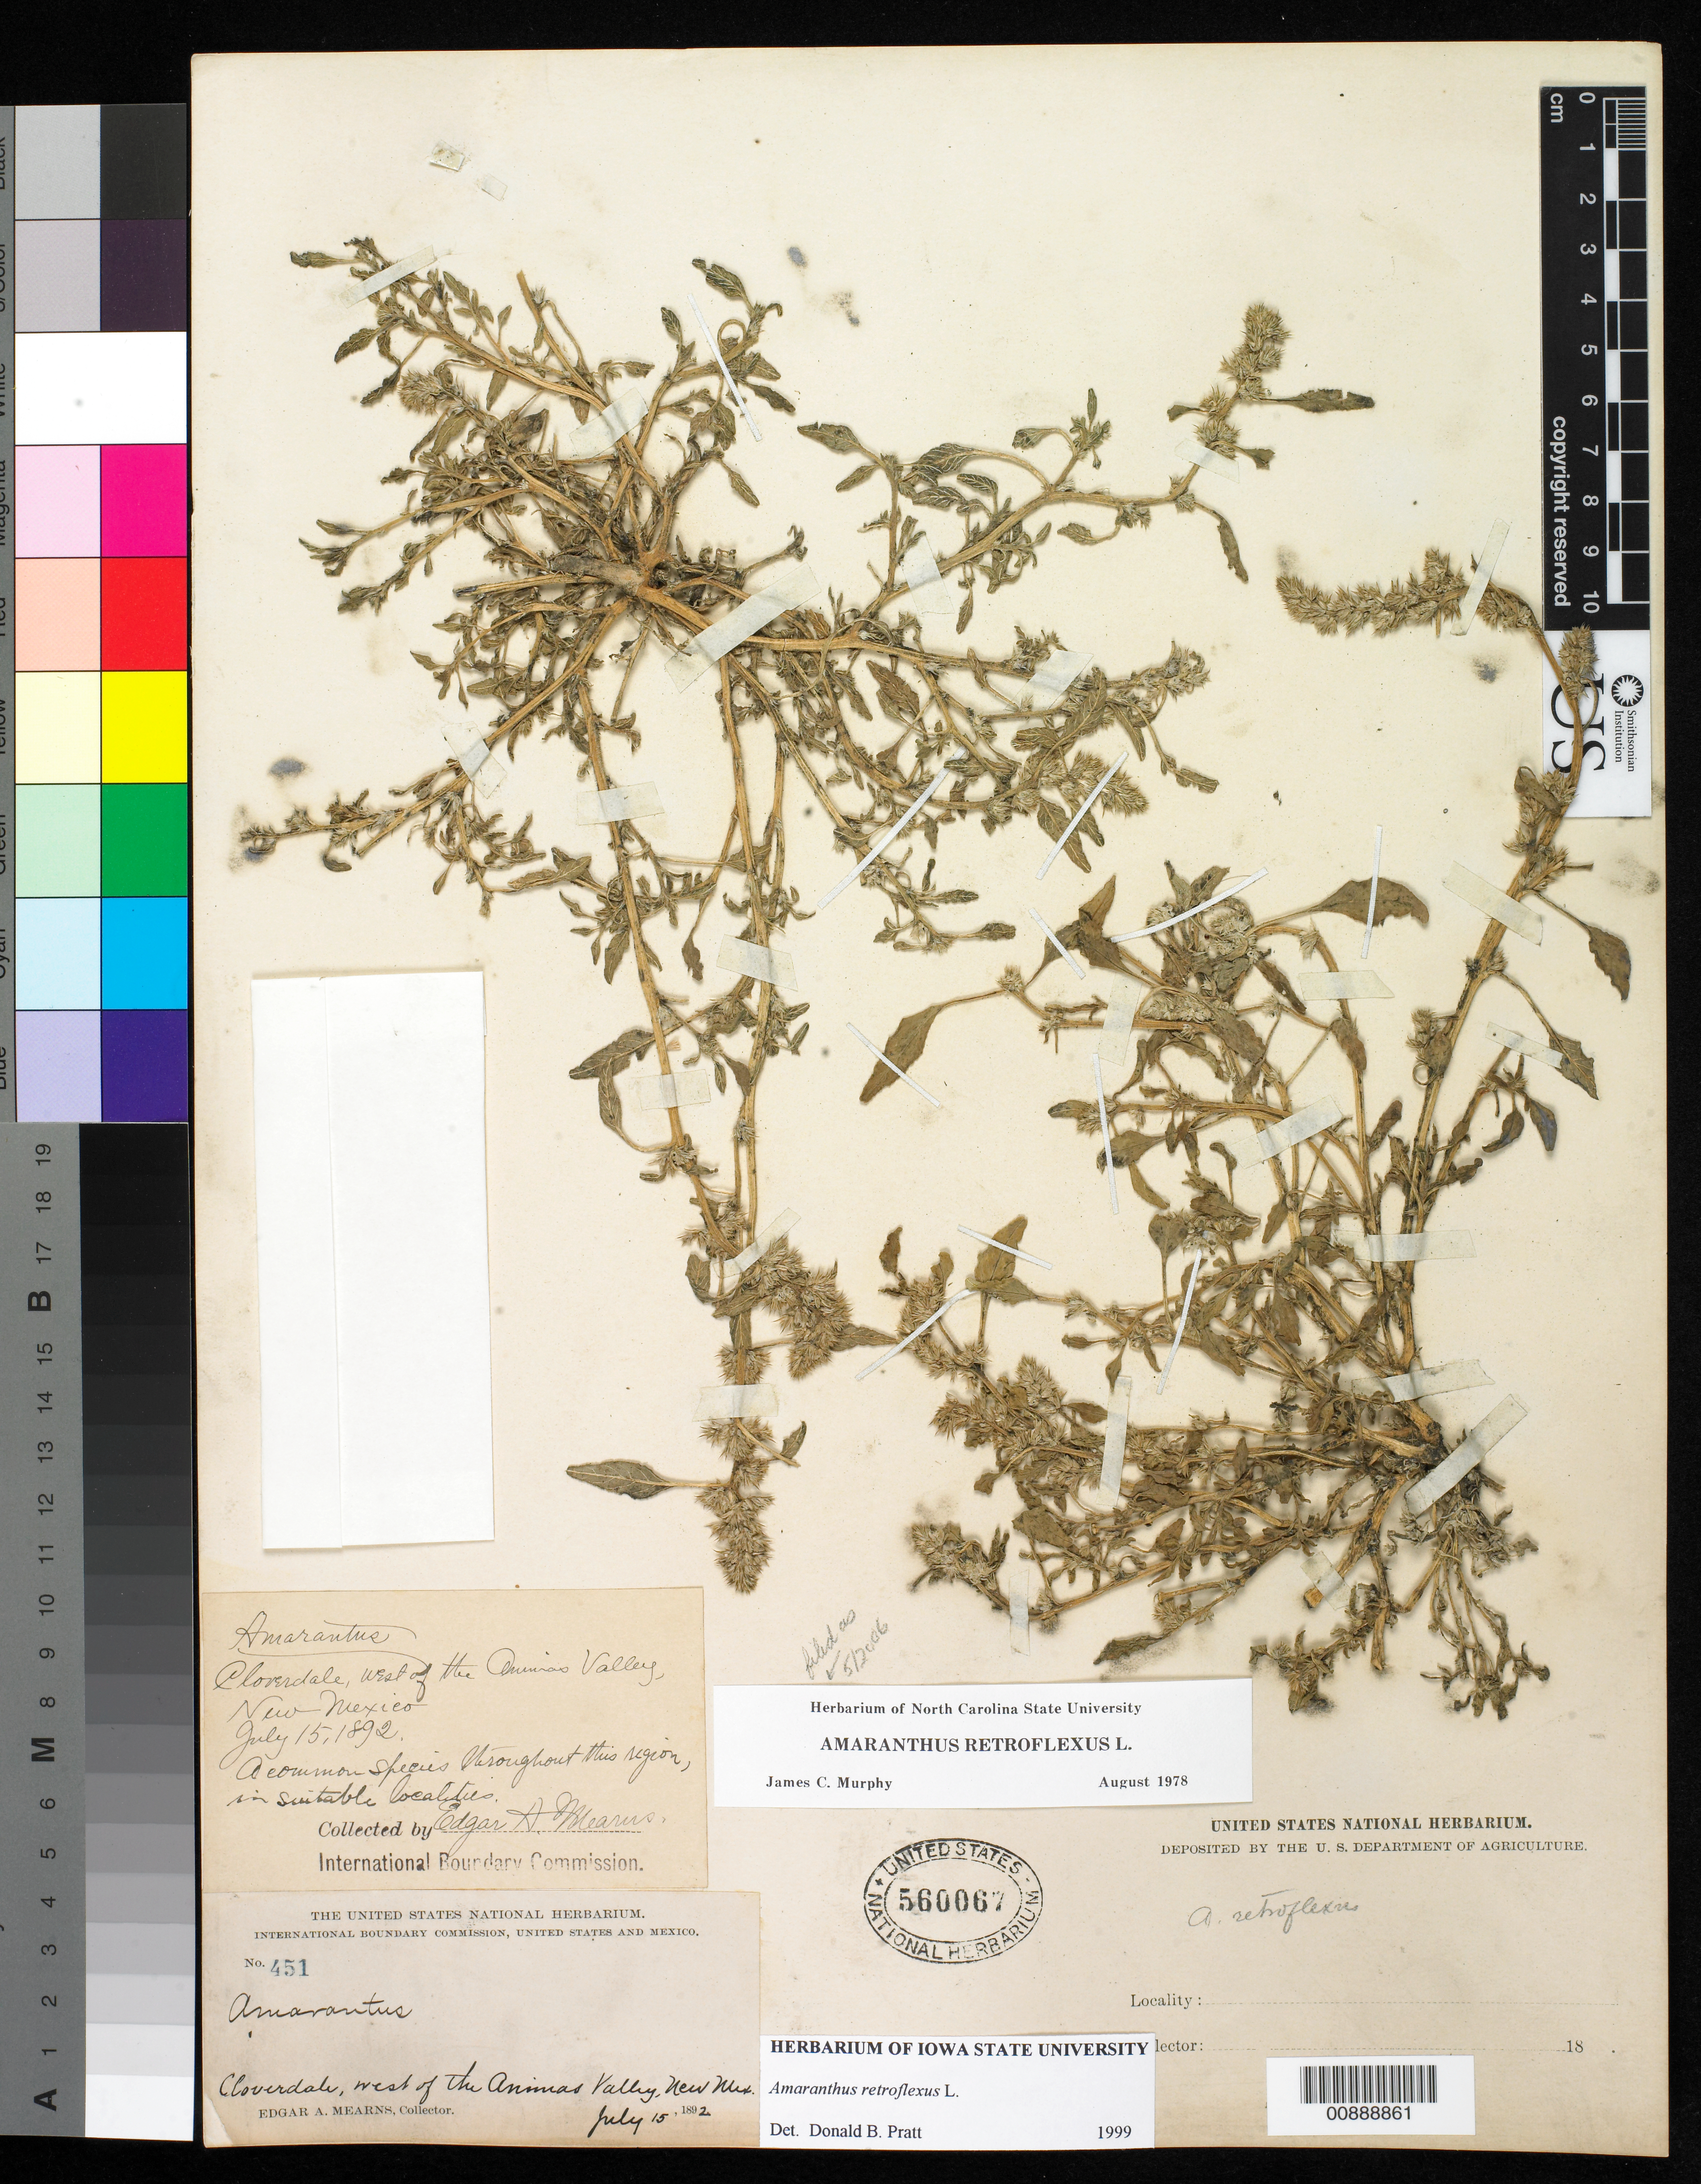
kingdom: Plantae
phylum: Tracheophyta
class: Magnoliopsida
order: Caryophyllales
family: Amaranthaceae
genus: Amaranthus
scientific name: Amaranthus retroflexus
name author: L.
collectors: E. A. Mearns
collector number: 451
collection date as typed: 15 Jul 1892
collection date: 1892-07-15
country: United States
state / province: New Mexico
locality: Cloverdale, west of the Animas Valley, New Mexico.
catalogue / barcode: US 560067